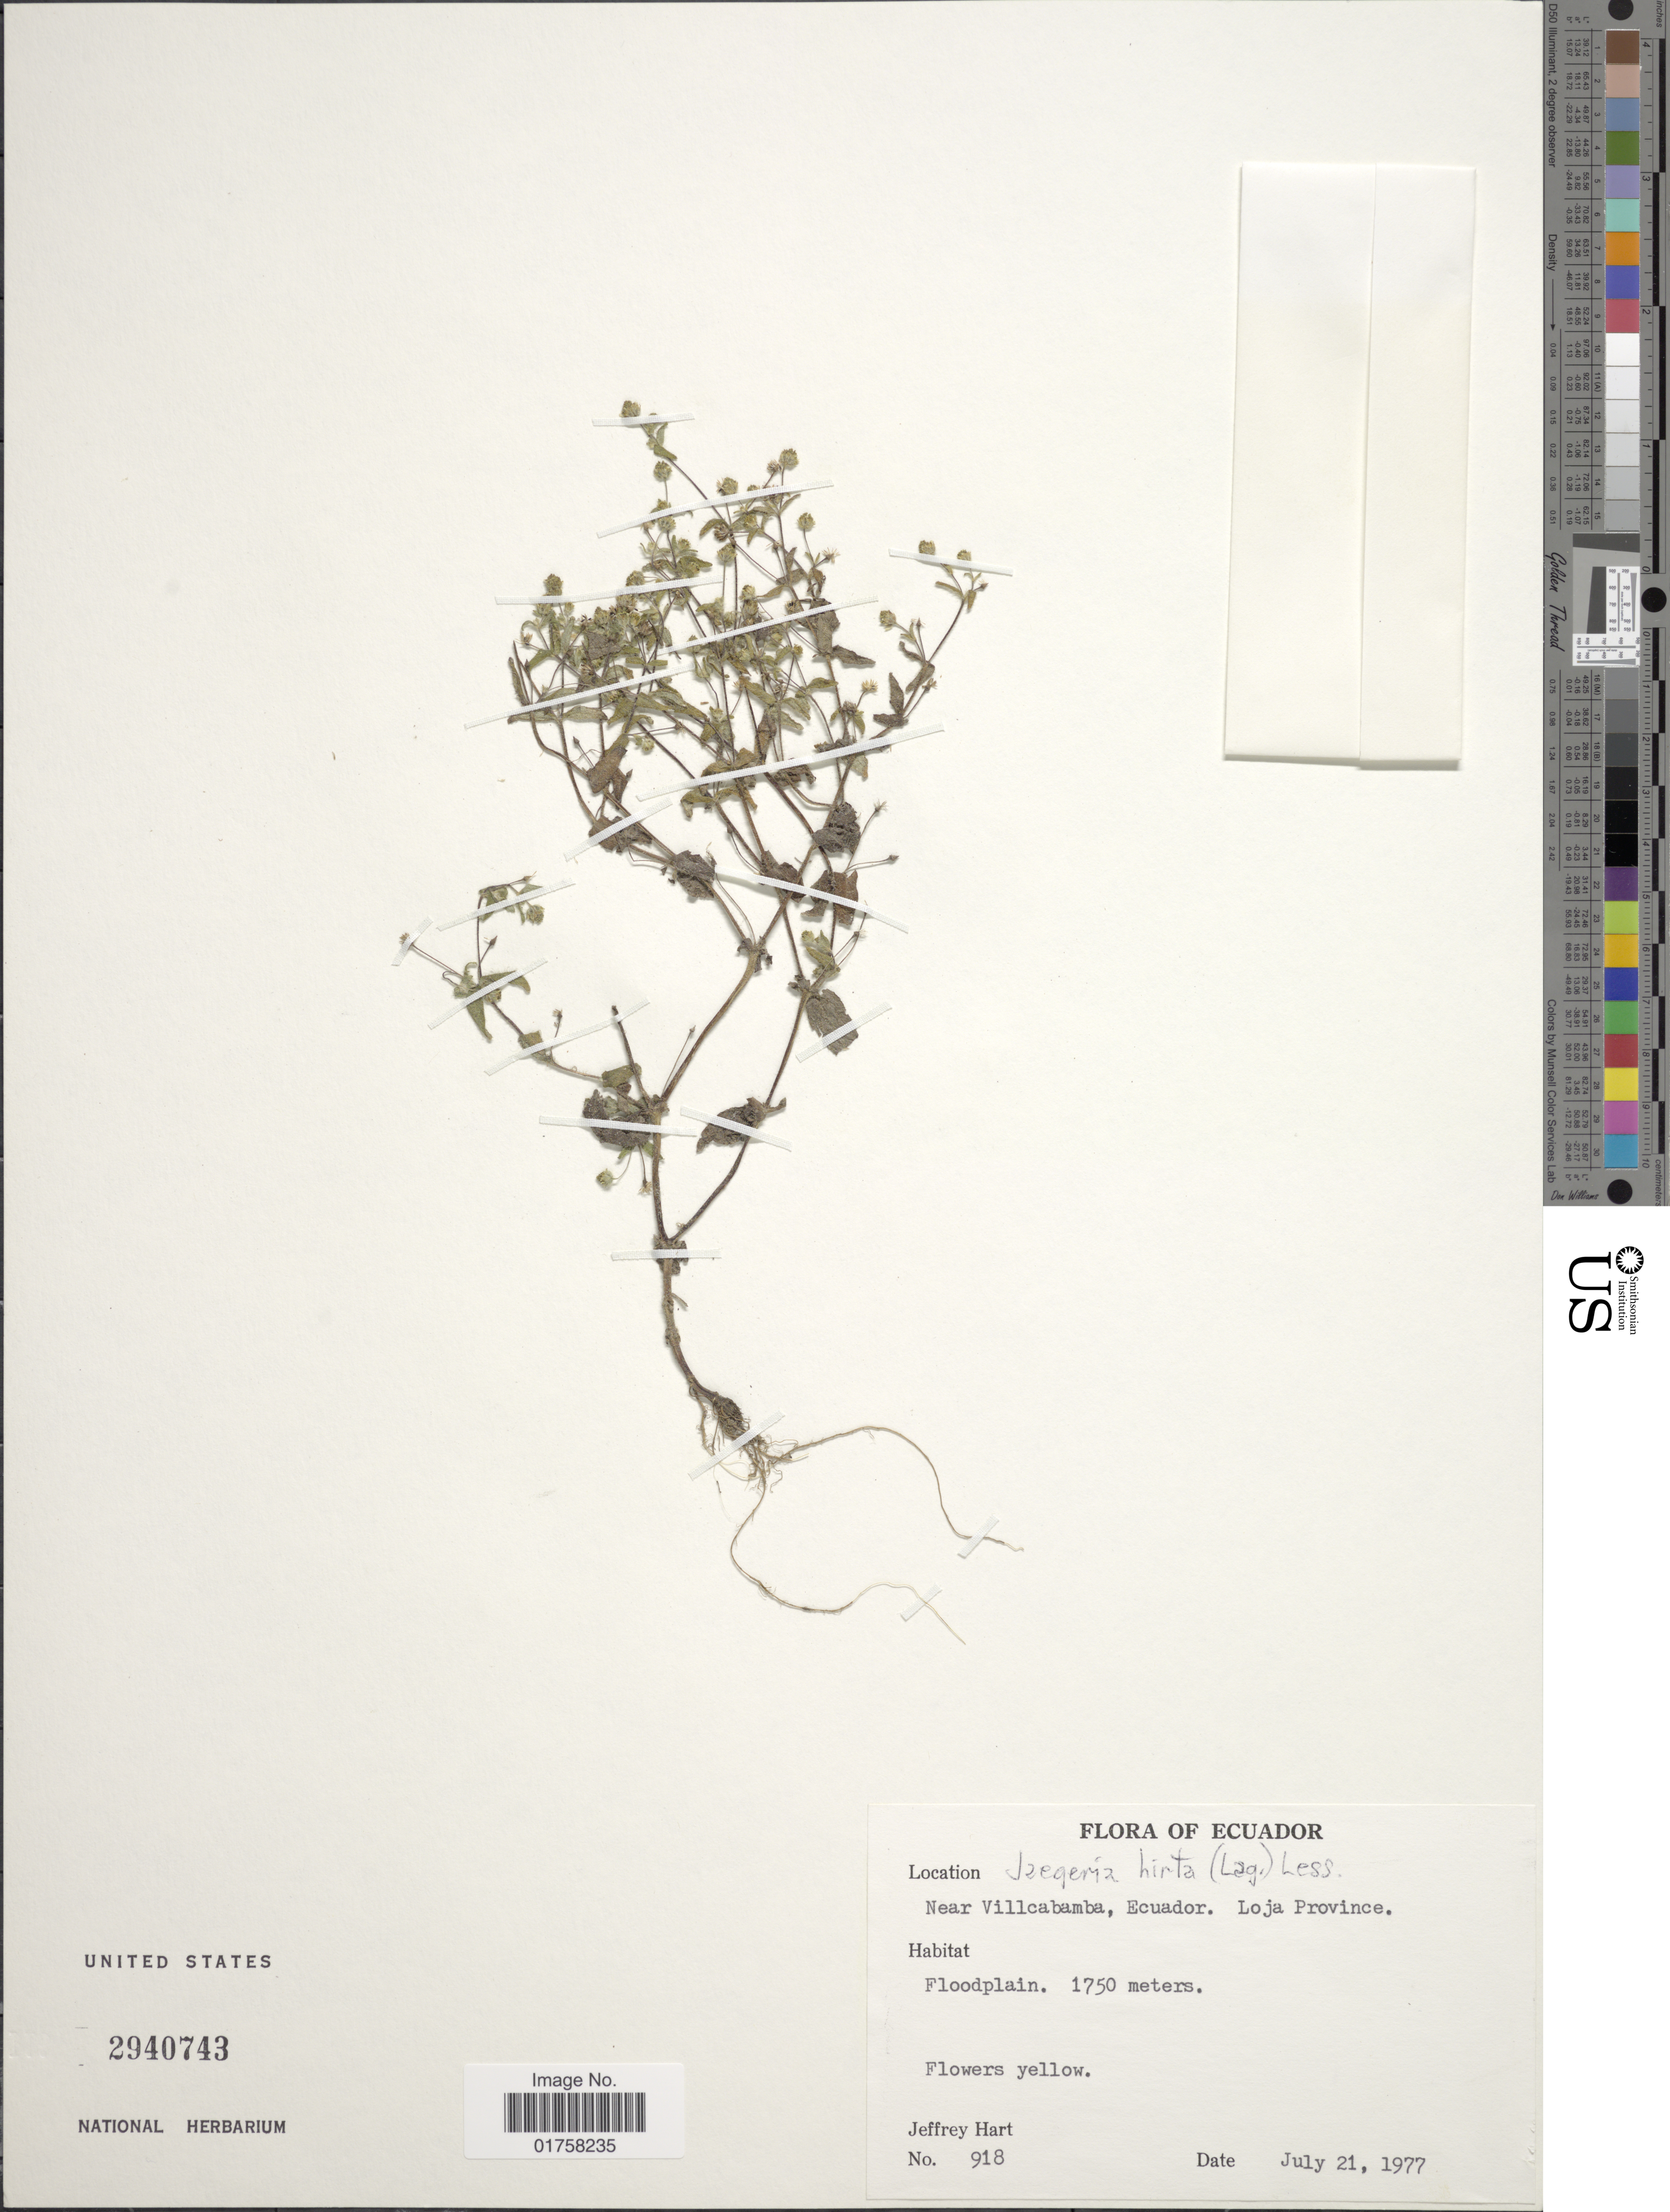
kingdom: Plantae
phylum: Tracheophyta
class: Magnoliopsida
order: Asterales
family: Asteraceae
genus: Jaegeria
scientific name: Jaegeria hirta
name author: (Lag.) Less.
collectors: J. A. Hart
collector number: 918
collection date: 1977-07-21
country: Ecuador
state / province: Loja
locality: Near Villcabamba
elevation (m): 1750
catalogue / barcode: US 2940743